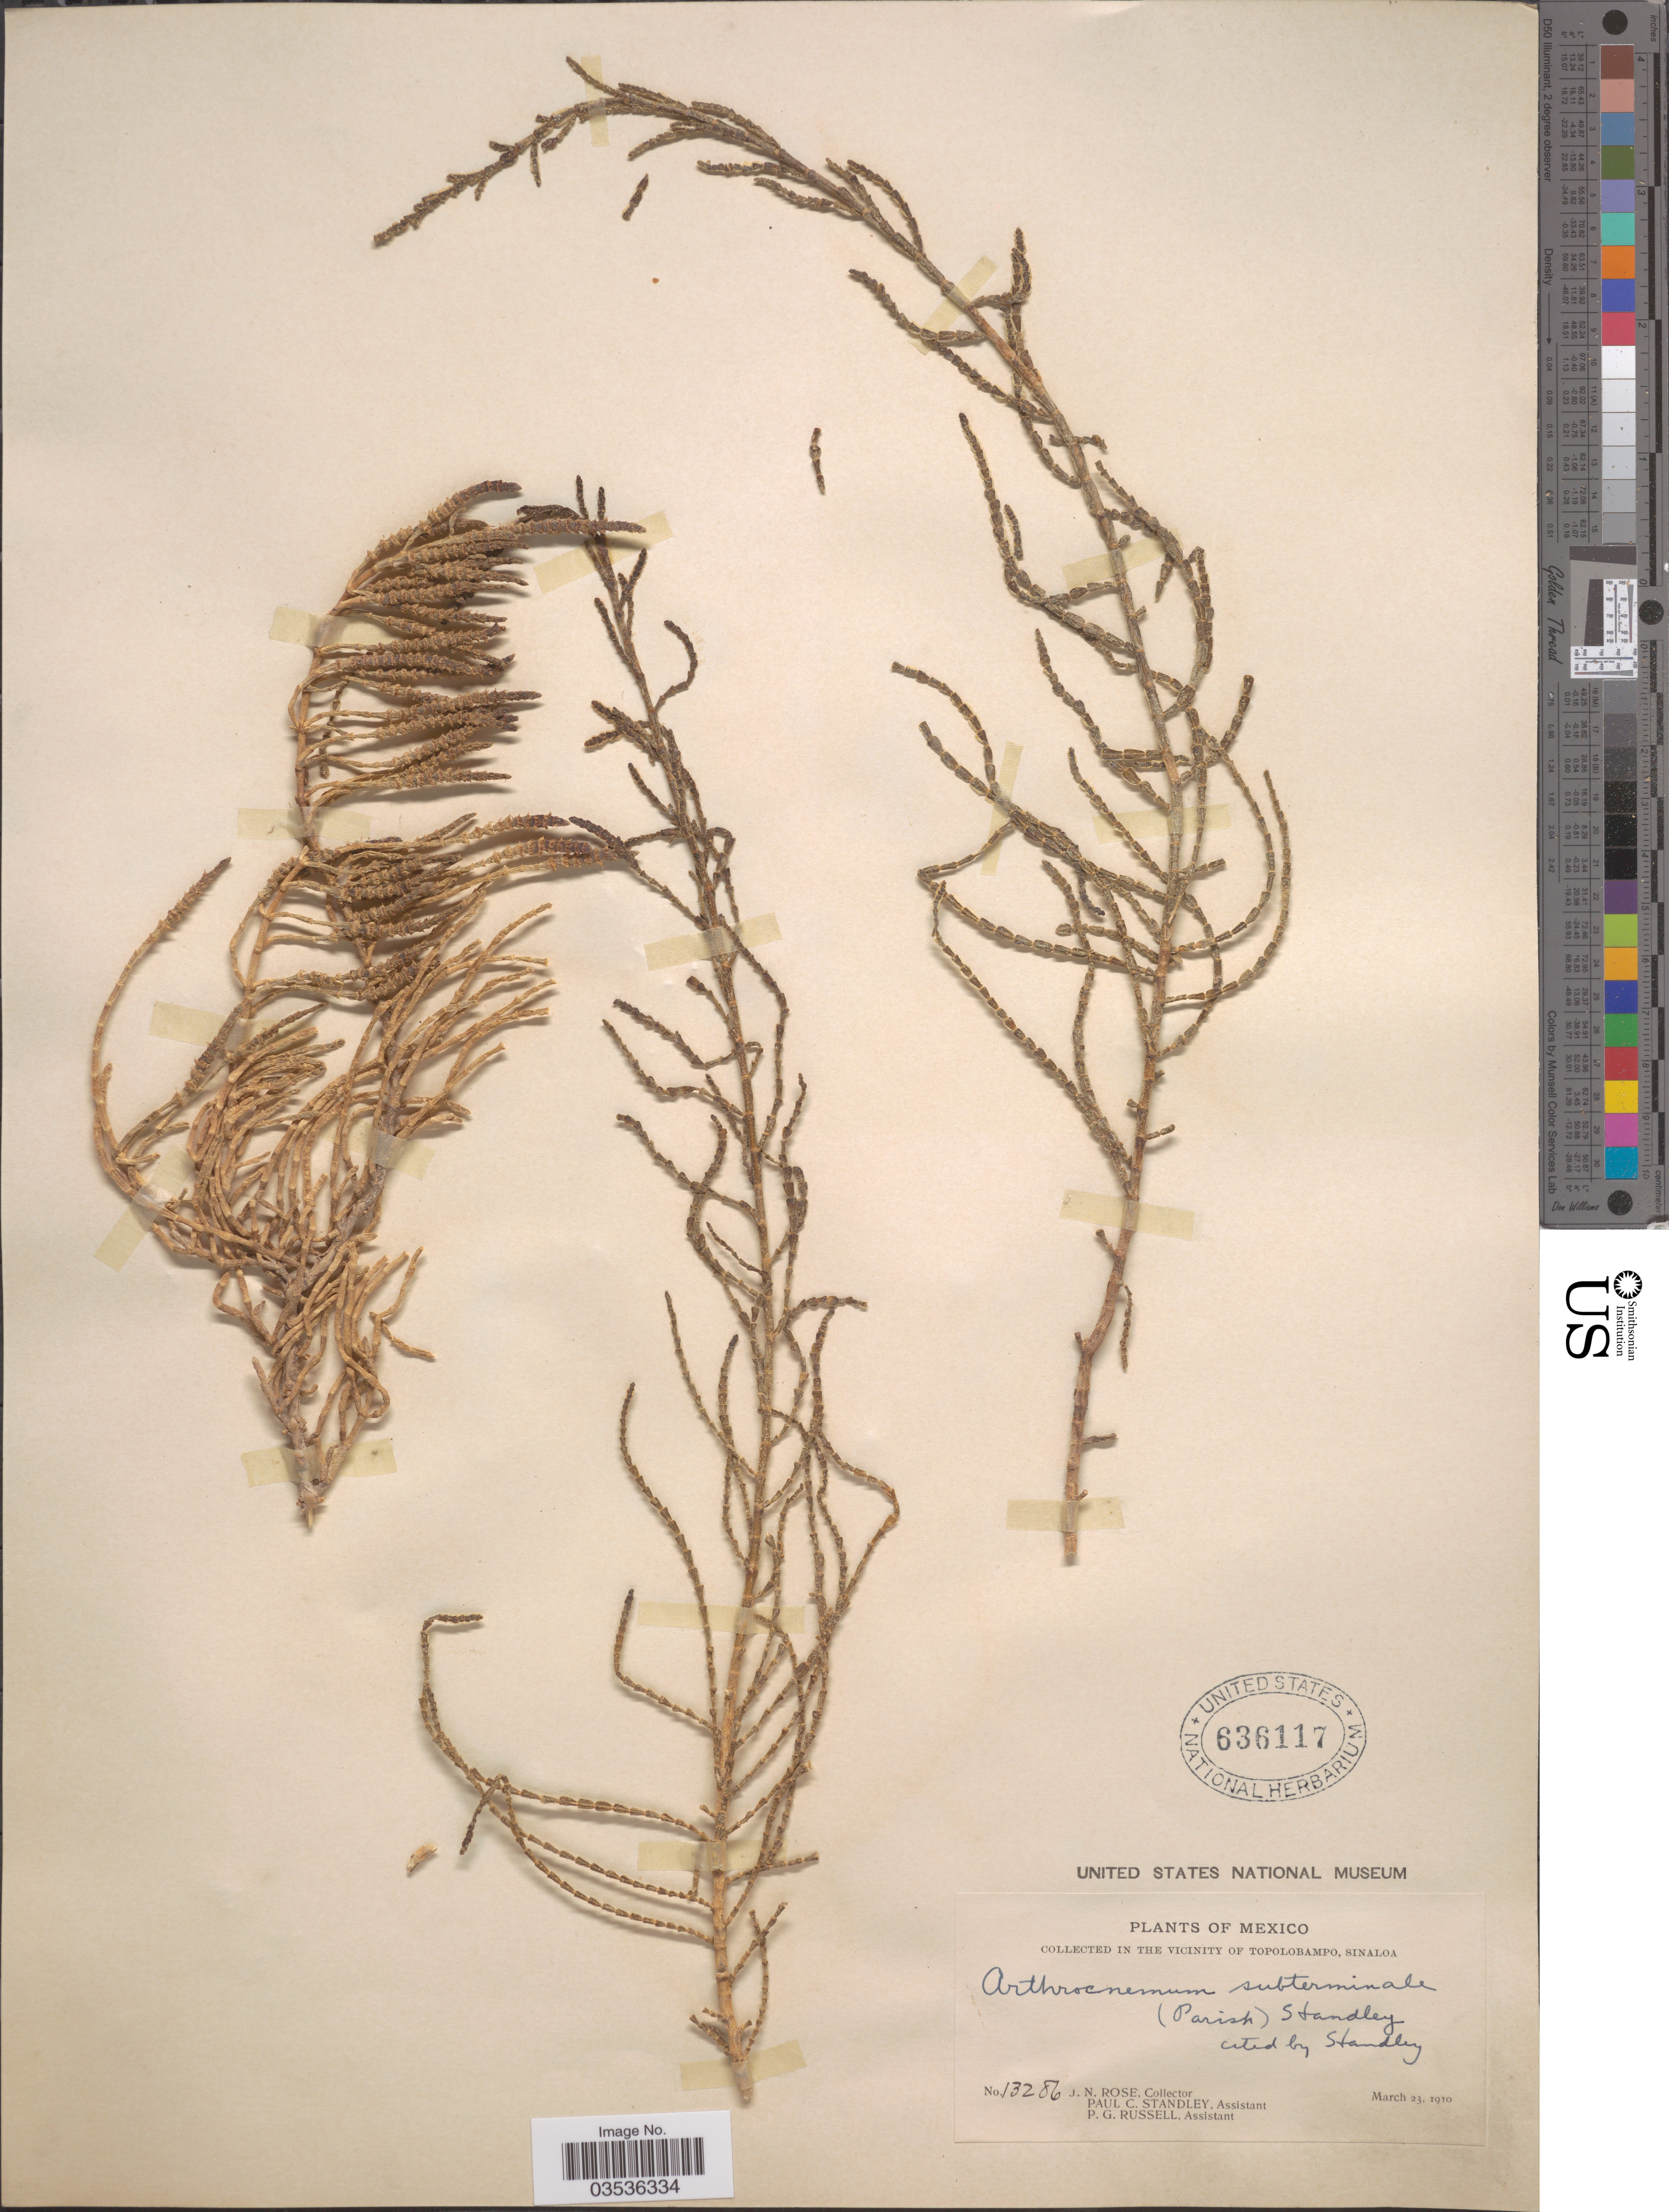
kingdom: Plantae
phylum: Tracheophyta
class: Magnoliopsida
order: Caryophyllales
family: Amaranthaceae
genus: Salicornia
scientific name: Salicornia subterminalis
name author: Parish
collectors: J. N. Rose, P. C. Standley & P. G. Russell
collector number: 13286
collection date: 1910-03-23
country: Mexico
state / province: Sinaloa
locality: In the Vicinity of Topolobampo.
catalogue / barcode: US 636117